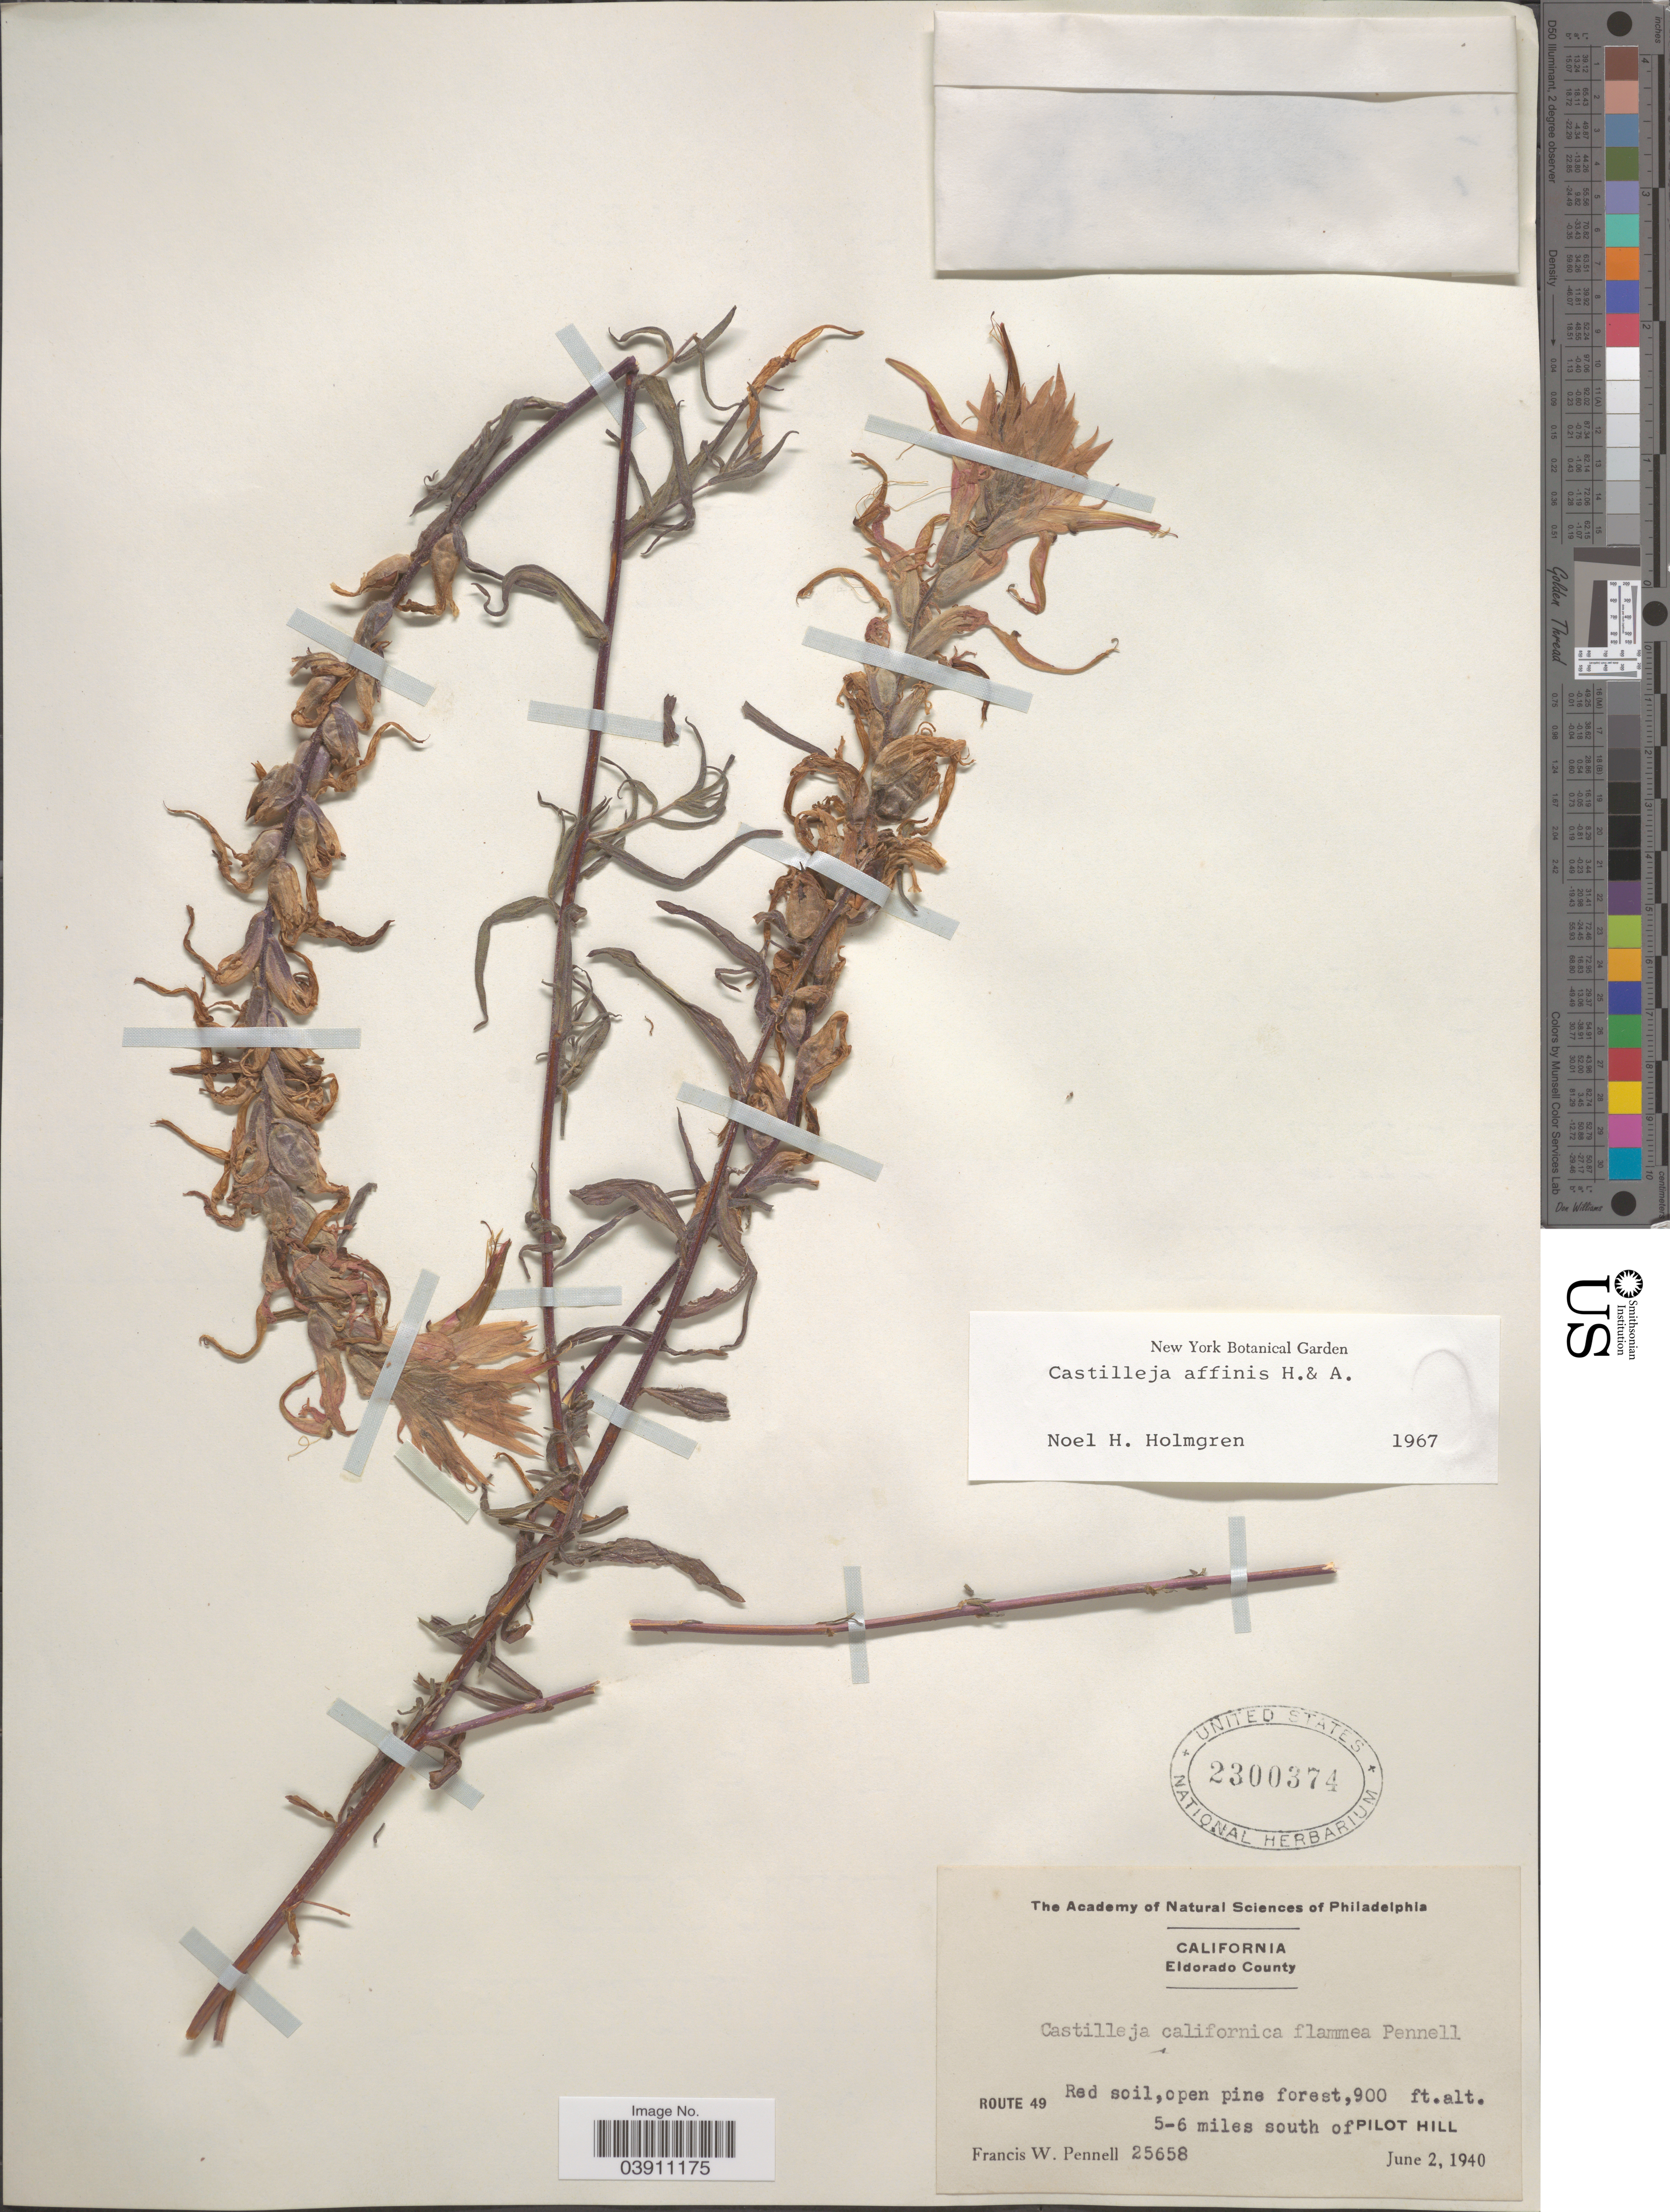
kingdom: Plantae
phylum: Tracheophyta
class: Magnoliopsida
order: Lamiales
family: Orobanchaceae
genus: Castilleja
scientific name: Castilleja affinis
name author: Hook. & Arn.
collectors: F. W. Pennell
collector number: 25658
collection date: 1940-06-02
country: United States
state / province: California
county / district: El Dorado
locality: Eldorado County. Route 49. Red soil, open pine forest. 5-6 miles south of Pilot Hill.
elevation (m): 274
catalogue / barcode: US 2300374